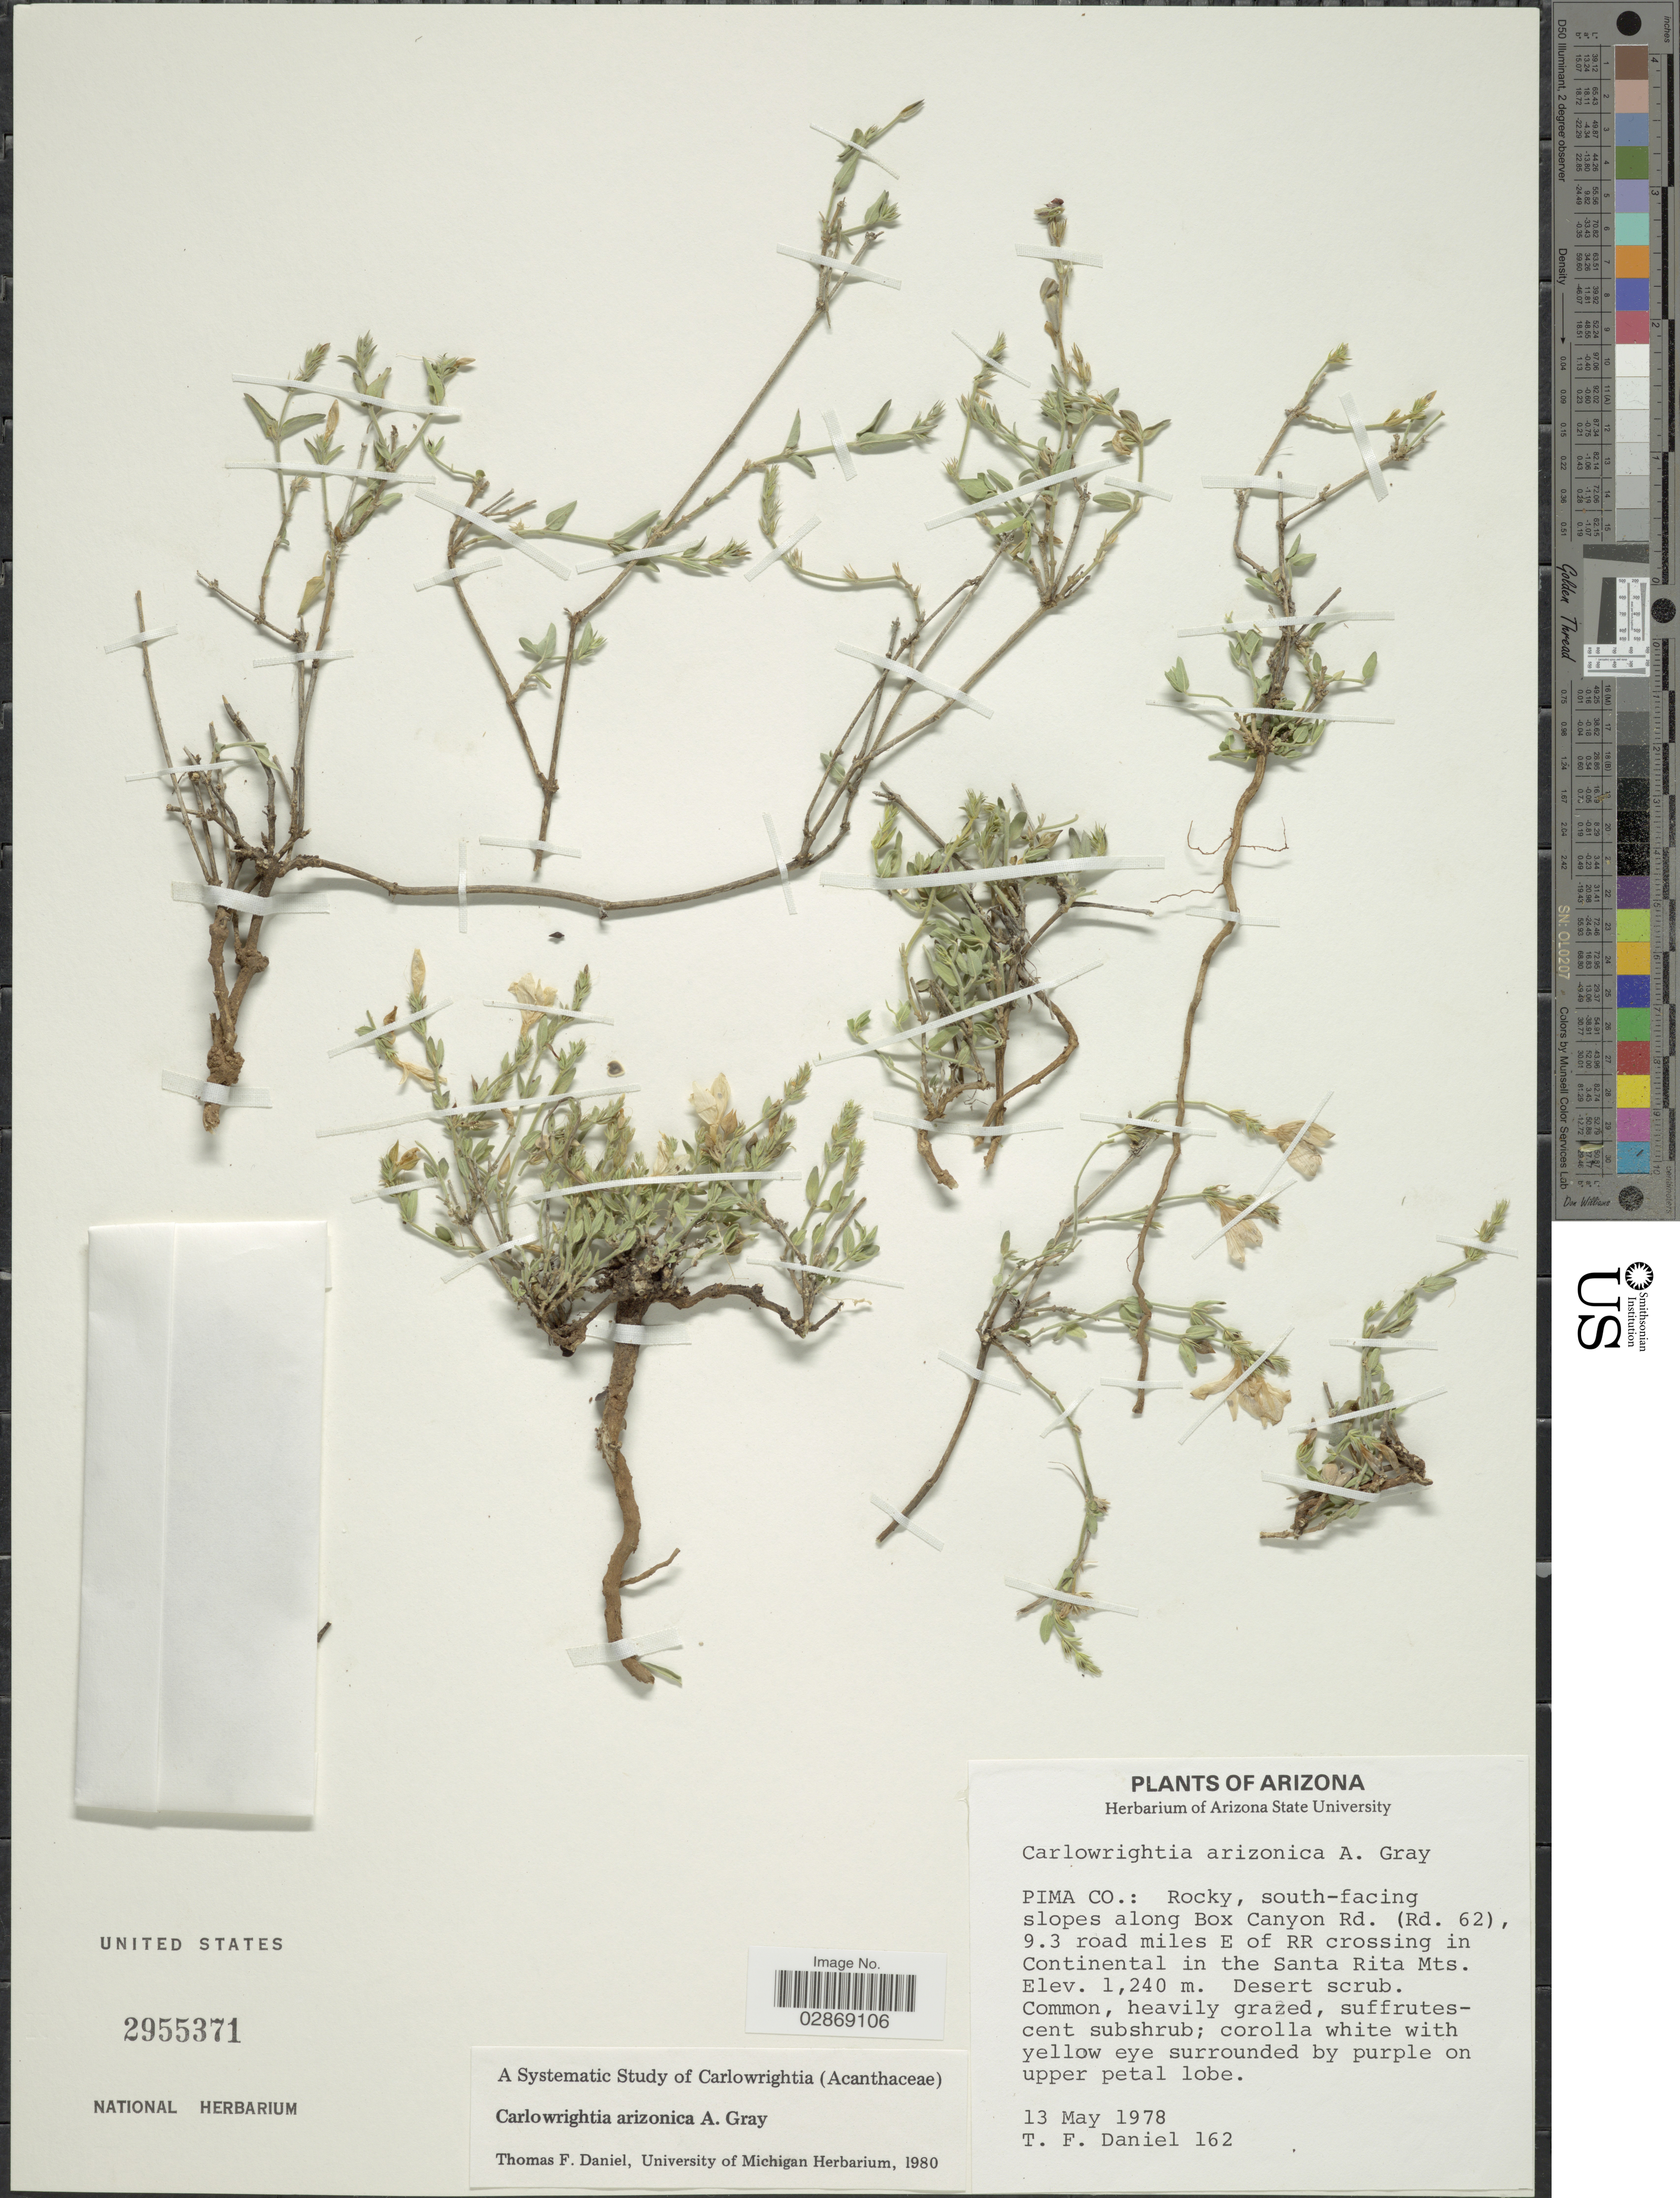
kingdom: Plantae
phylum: Tracheophyta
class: Magnoliopsida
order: Lamiales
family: Acanthaceae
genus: Carlowrightia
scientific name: Carlowrightia arizonica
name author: A. Gray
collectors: T. F. Daniel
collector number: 162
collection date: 1978-05-13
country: United States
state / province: Arizona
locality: Pima Co.: Rocky, south-facing slopes along Box Canyon Rd. (Rd. 62), 9.3 road miles E of RR crossing in Continental in the Santa Rita Mts.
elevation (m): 1240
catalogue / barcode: US 2955371